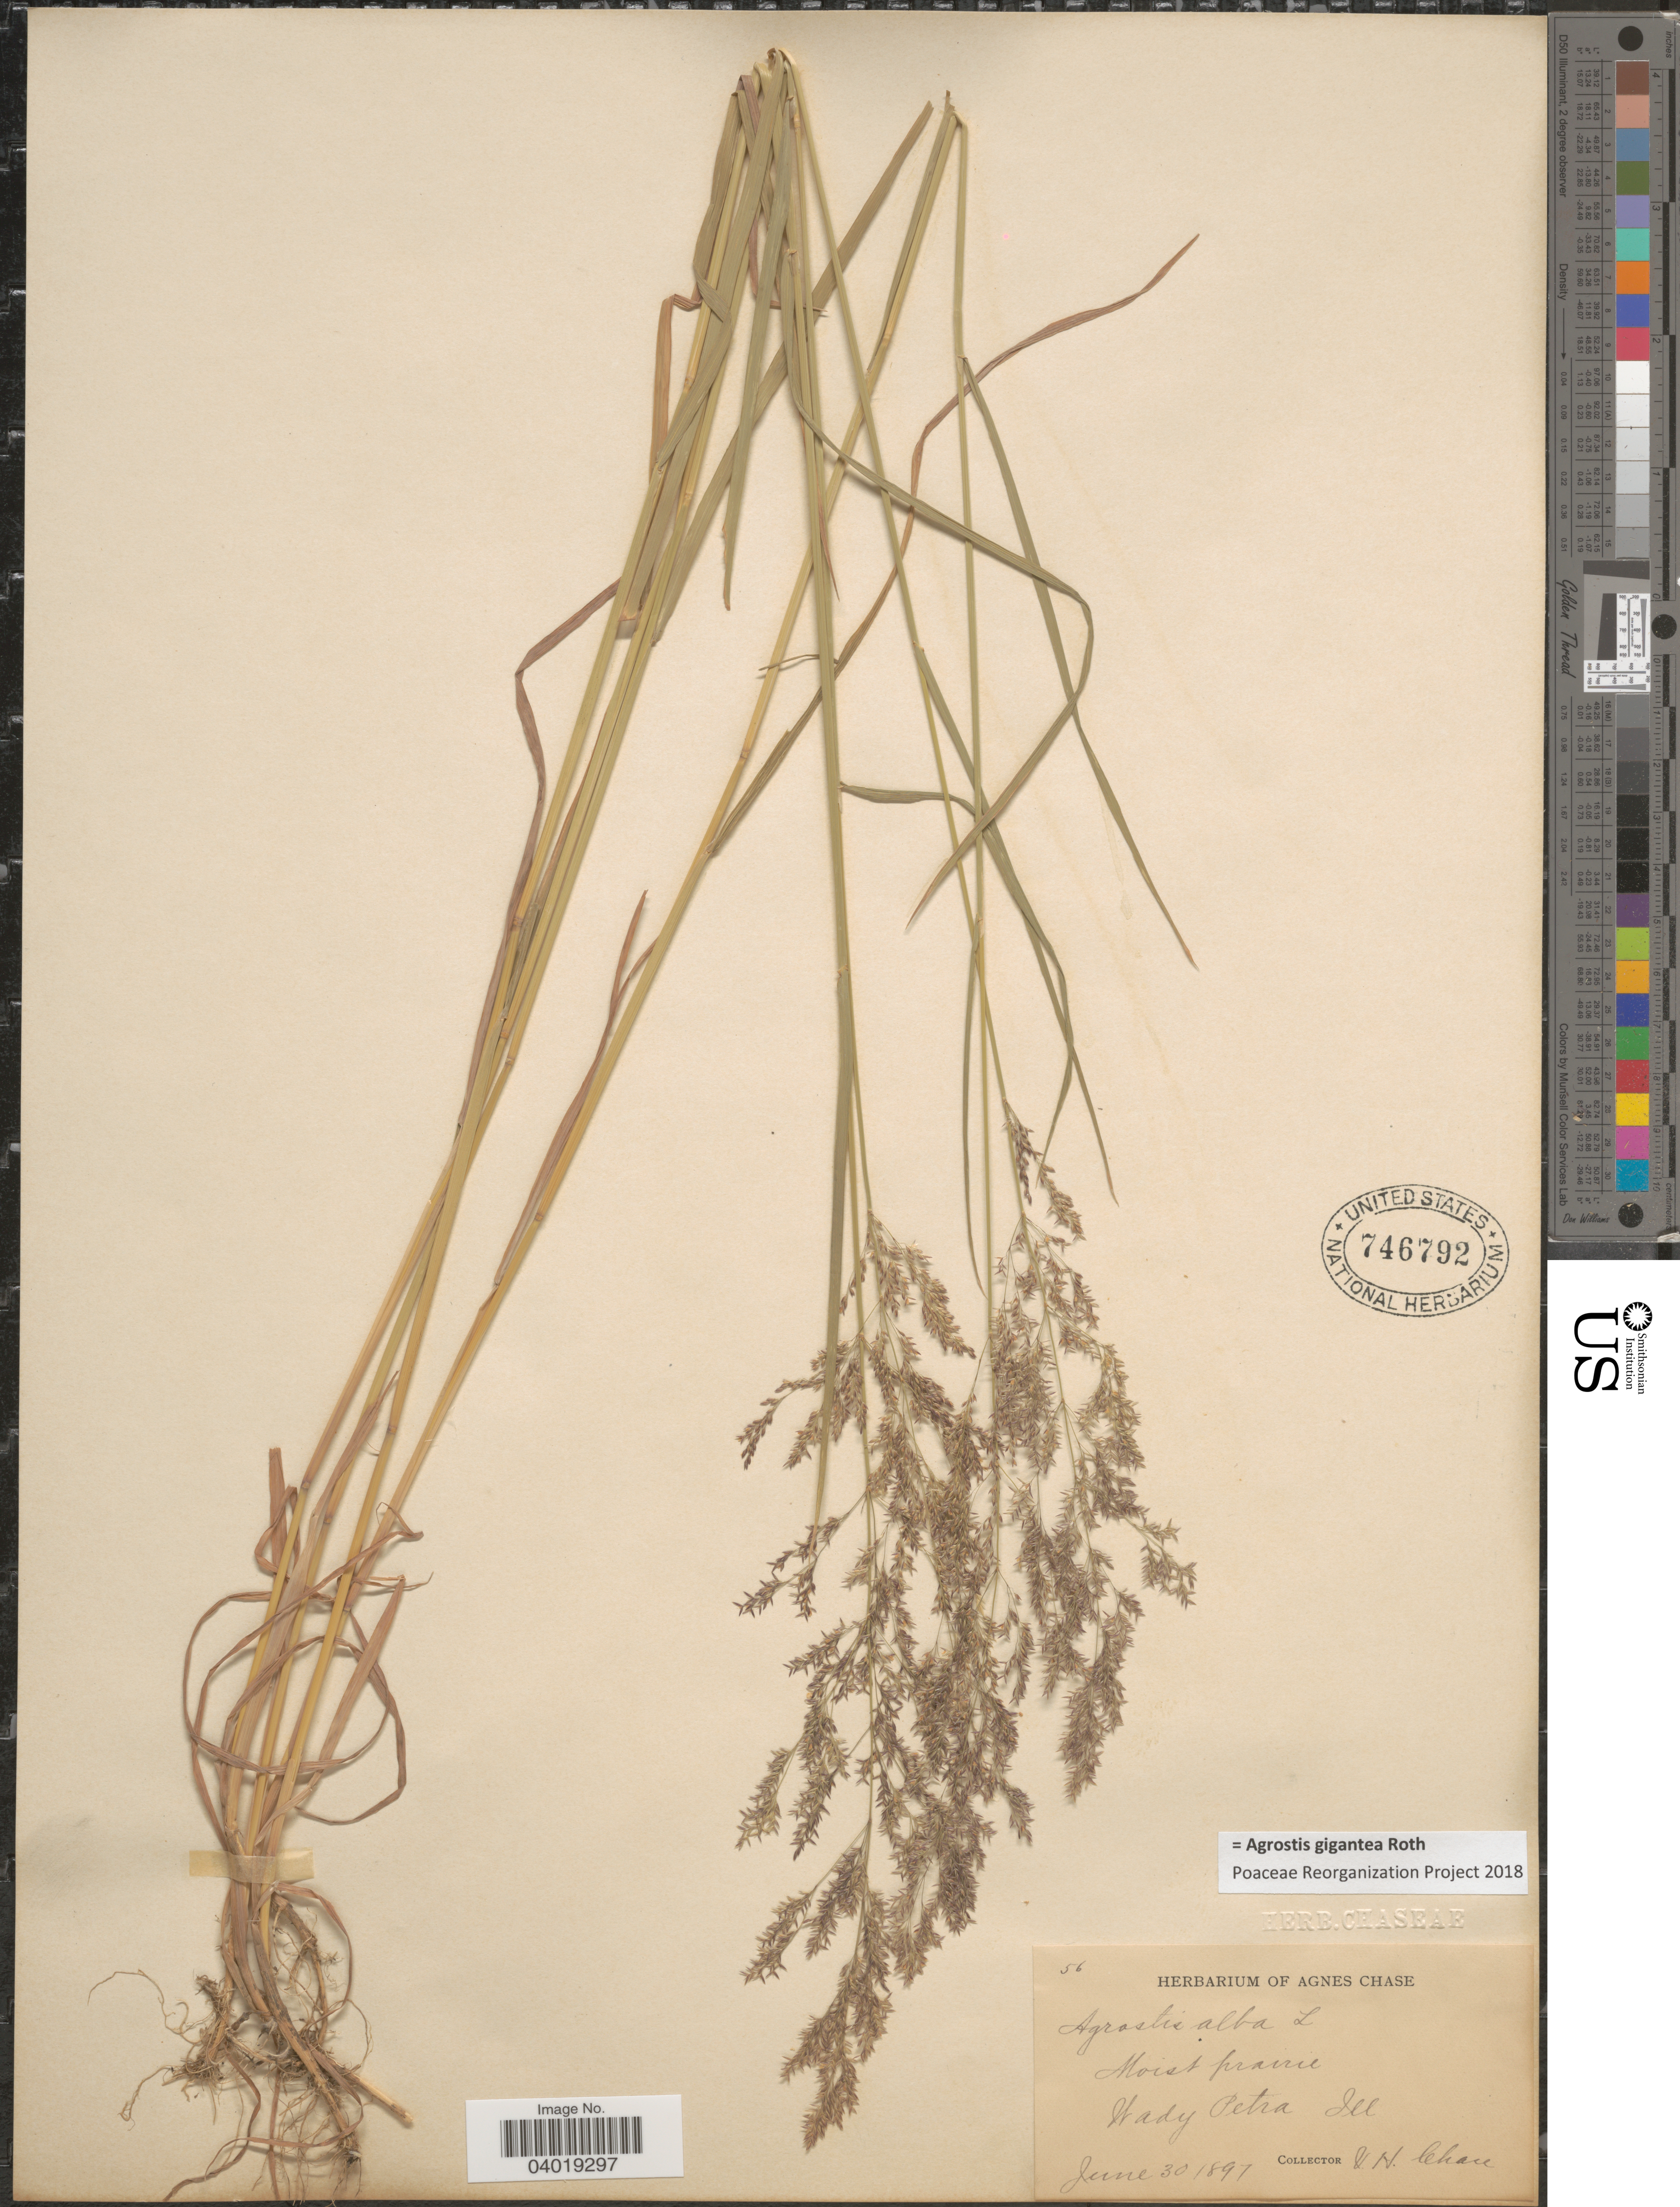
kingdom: Plantae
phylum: Tracheophyta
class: Liliopsida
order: Poales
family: Poaceae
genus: Agrostis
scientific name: Agrostis gigantea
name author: Roth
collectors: V. H. Chase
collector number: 56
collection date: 1897-06-30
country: United States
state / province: Illinois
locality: Wady Petra.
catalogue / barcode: US 746792